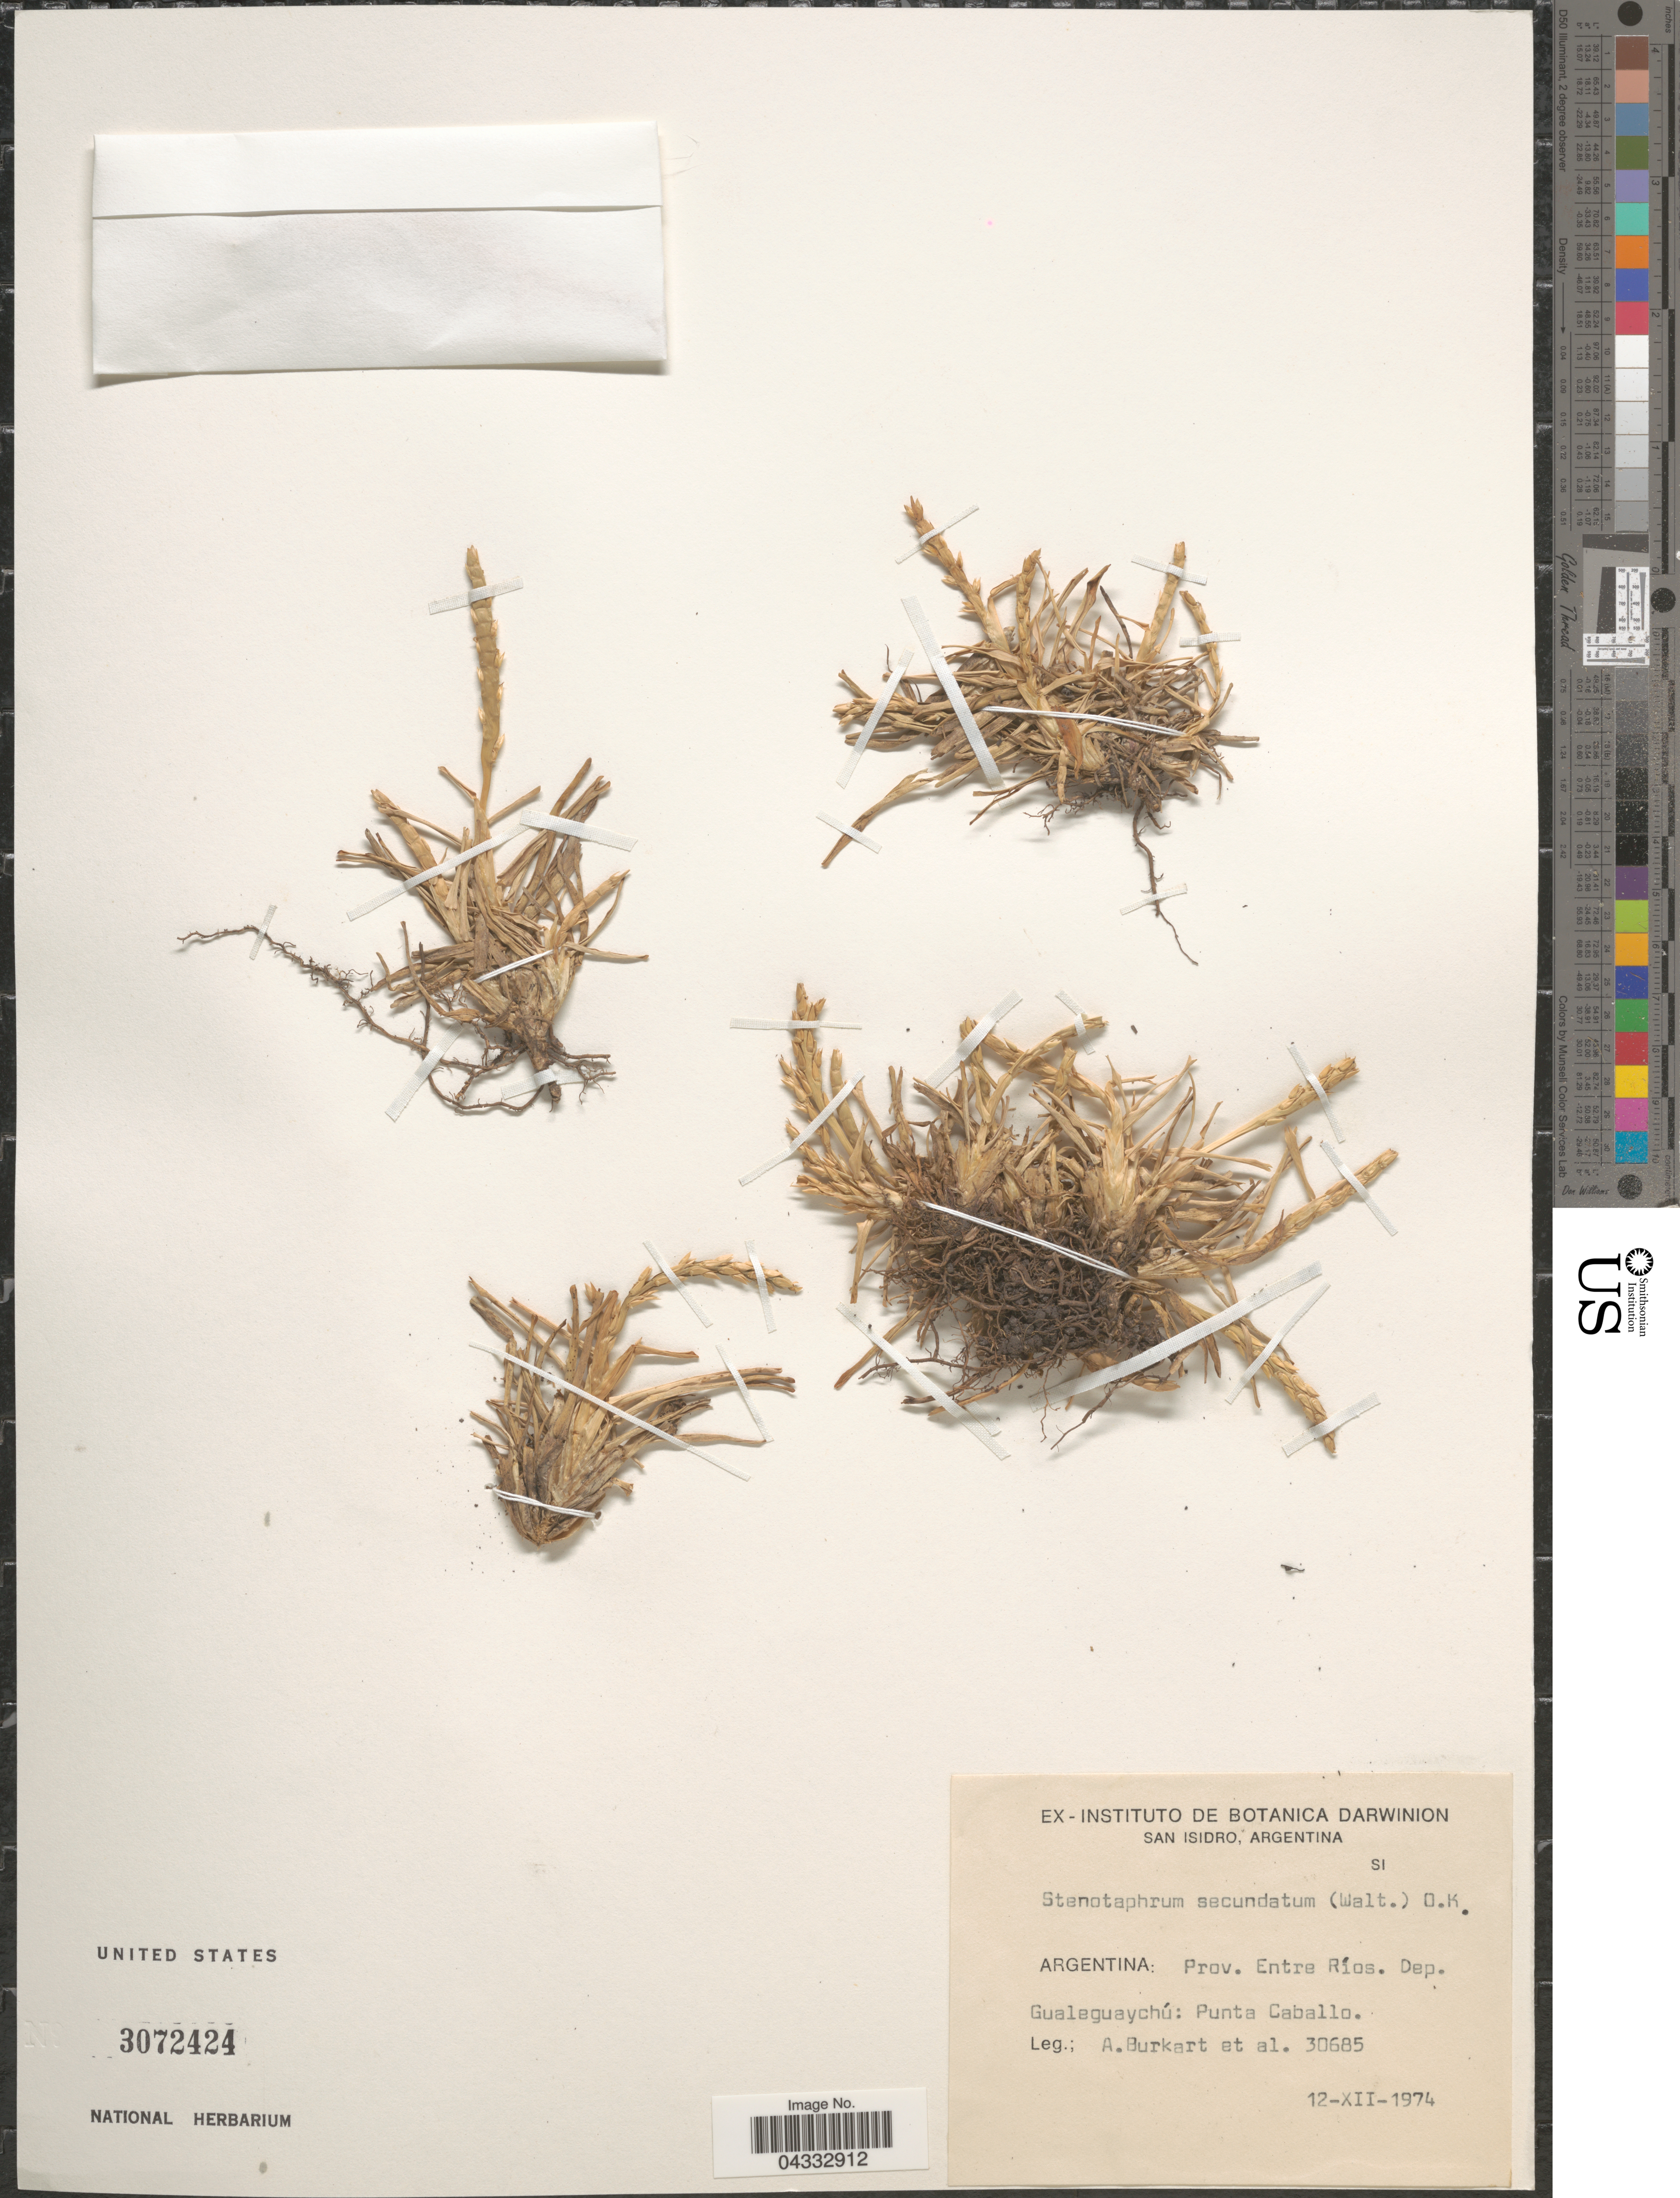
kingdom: Plantae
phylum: Tracheophyta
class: Liliopsida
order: Poales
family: Poaceae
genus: Stenotaphrum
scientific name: Stenotaphrum secundatum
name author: (Walter) Kuntze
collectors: A. E. Burkart & et al.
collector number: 30685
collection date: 1974-12-12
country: Argentina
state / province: Entre Rios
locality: Dep. Gualeguaychú: Punta Caballo.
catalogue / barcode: US 3072424